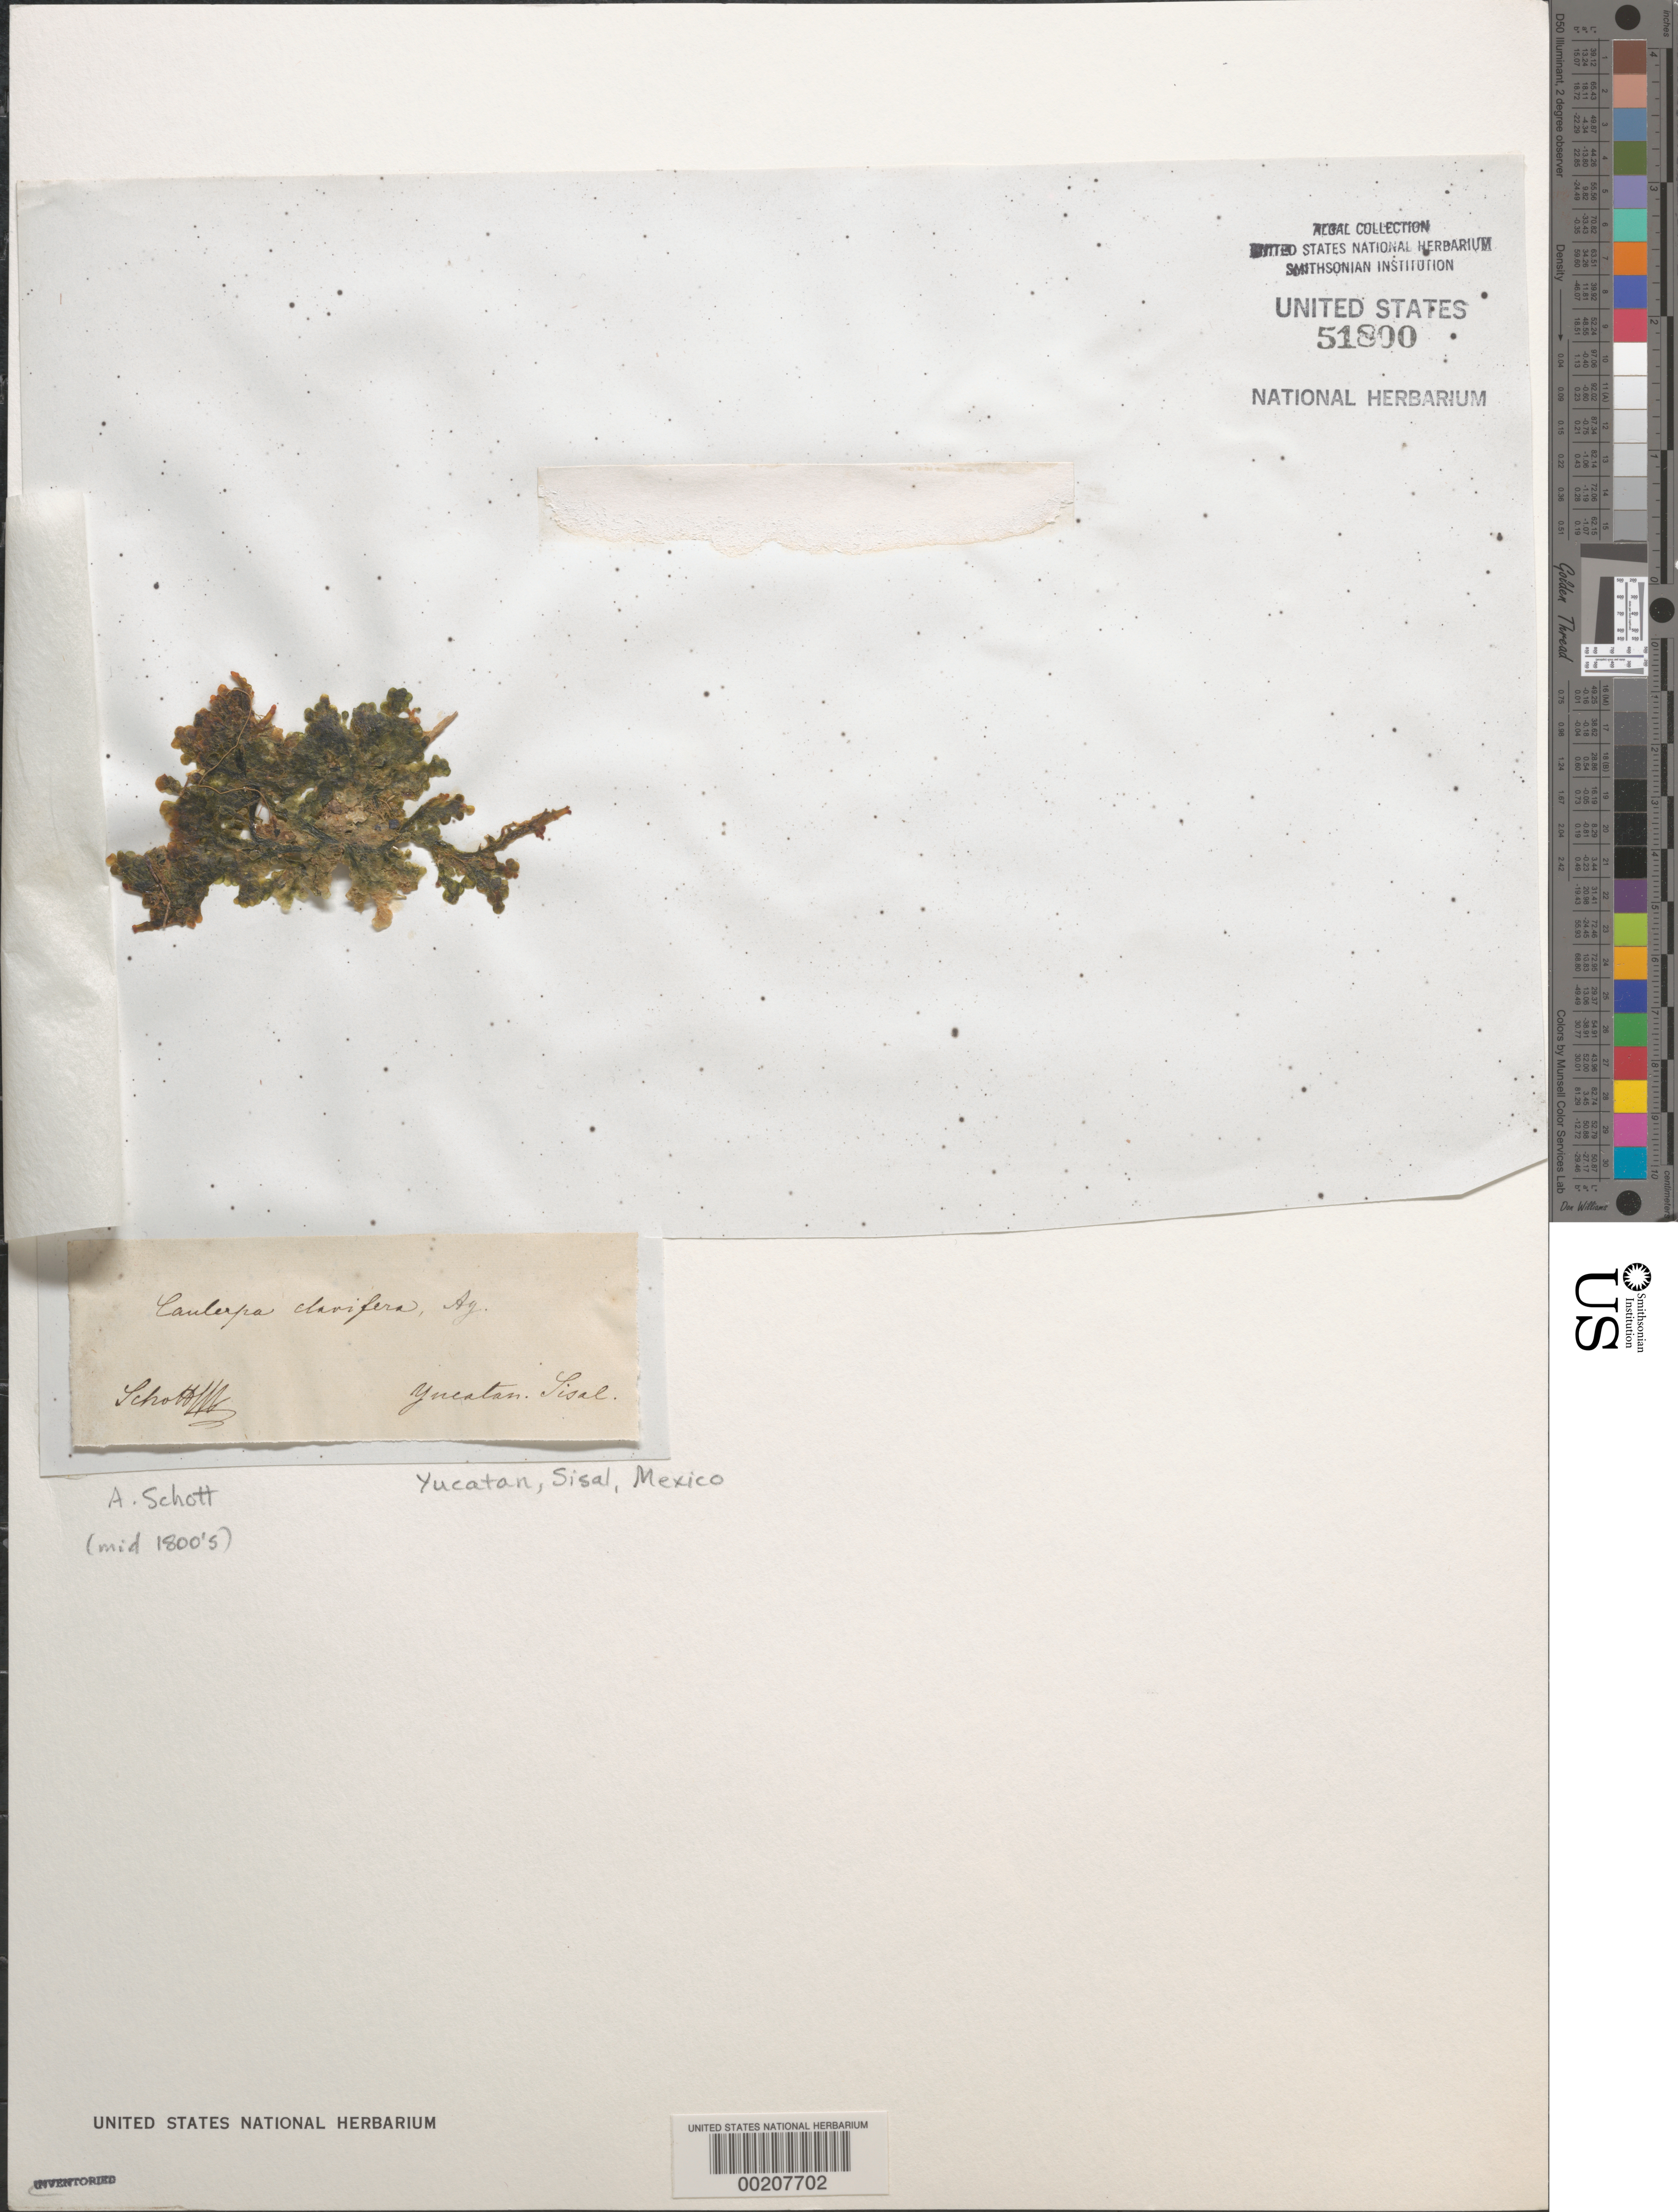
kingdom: Plantae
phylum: Chlorophyta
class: Ulvophyceae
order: Bryopsidales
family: Caulerpaceae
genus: Caulerpa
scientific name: Caulerpa racemosa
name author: (Forssk.) J. Agardh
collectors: A. C. V. Schott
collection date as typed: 18--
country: Mexico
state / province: Yucatan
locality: Sisal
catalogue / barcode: US 51800